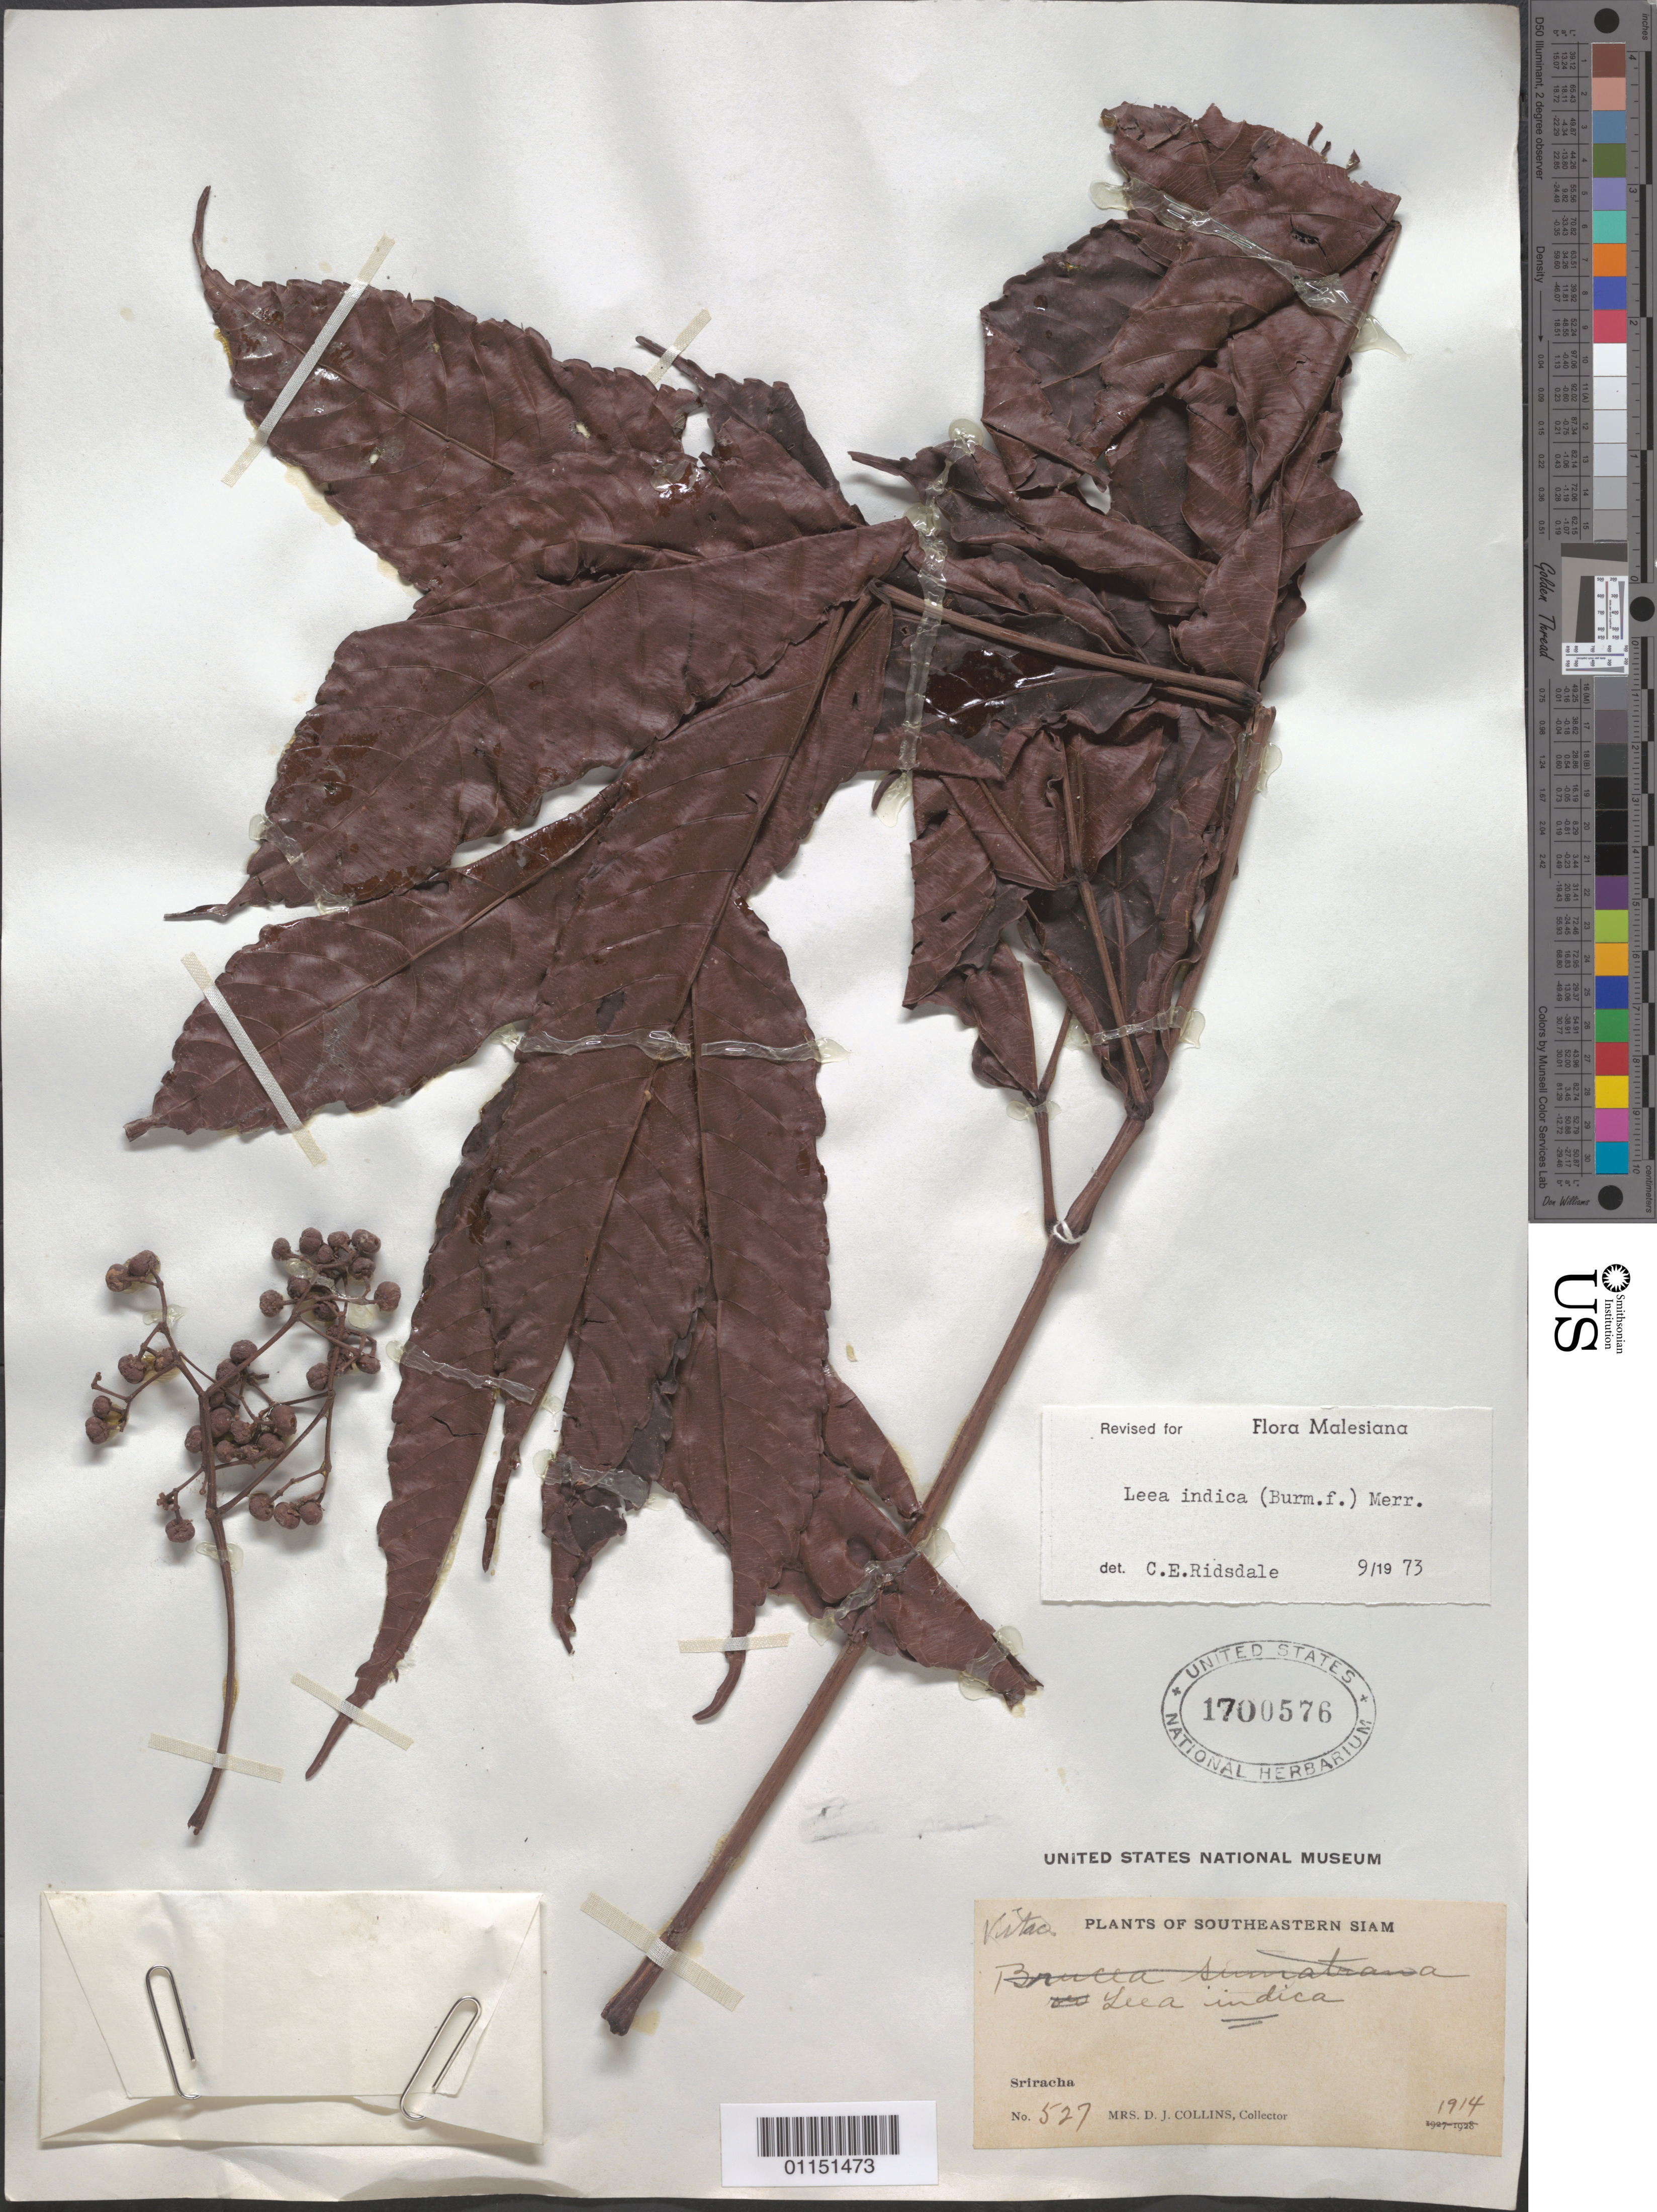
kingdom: Plantae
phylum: Tracheophyta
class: Magnoliopsida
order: Vitales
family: Vitaceae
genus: Leea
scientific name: Leea indica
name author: (Burm. f.) Merr.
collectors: Mrs. D. J. Collins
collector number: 527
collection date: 1914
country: Thailand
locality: Sriracha.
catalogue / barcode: US 1700576